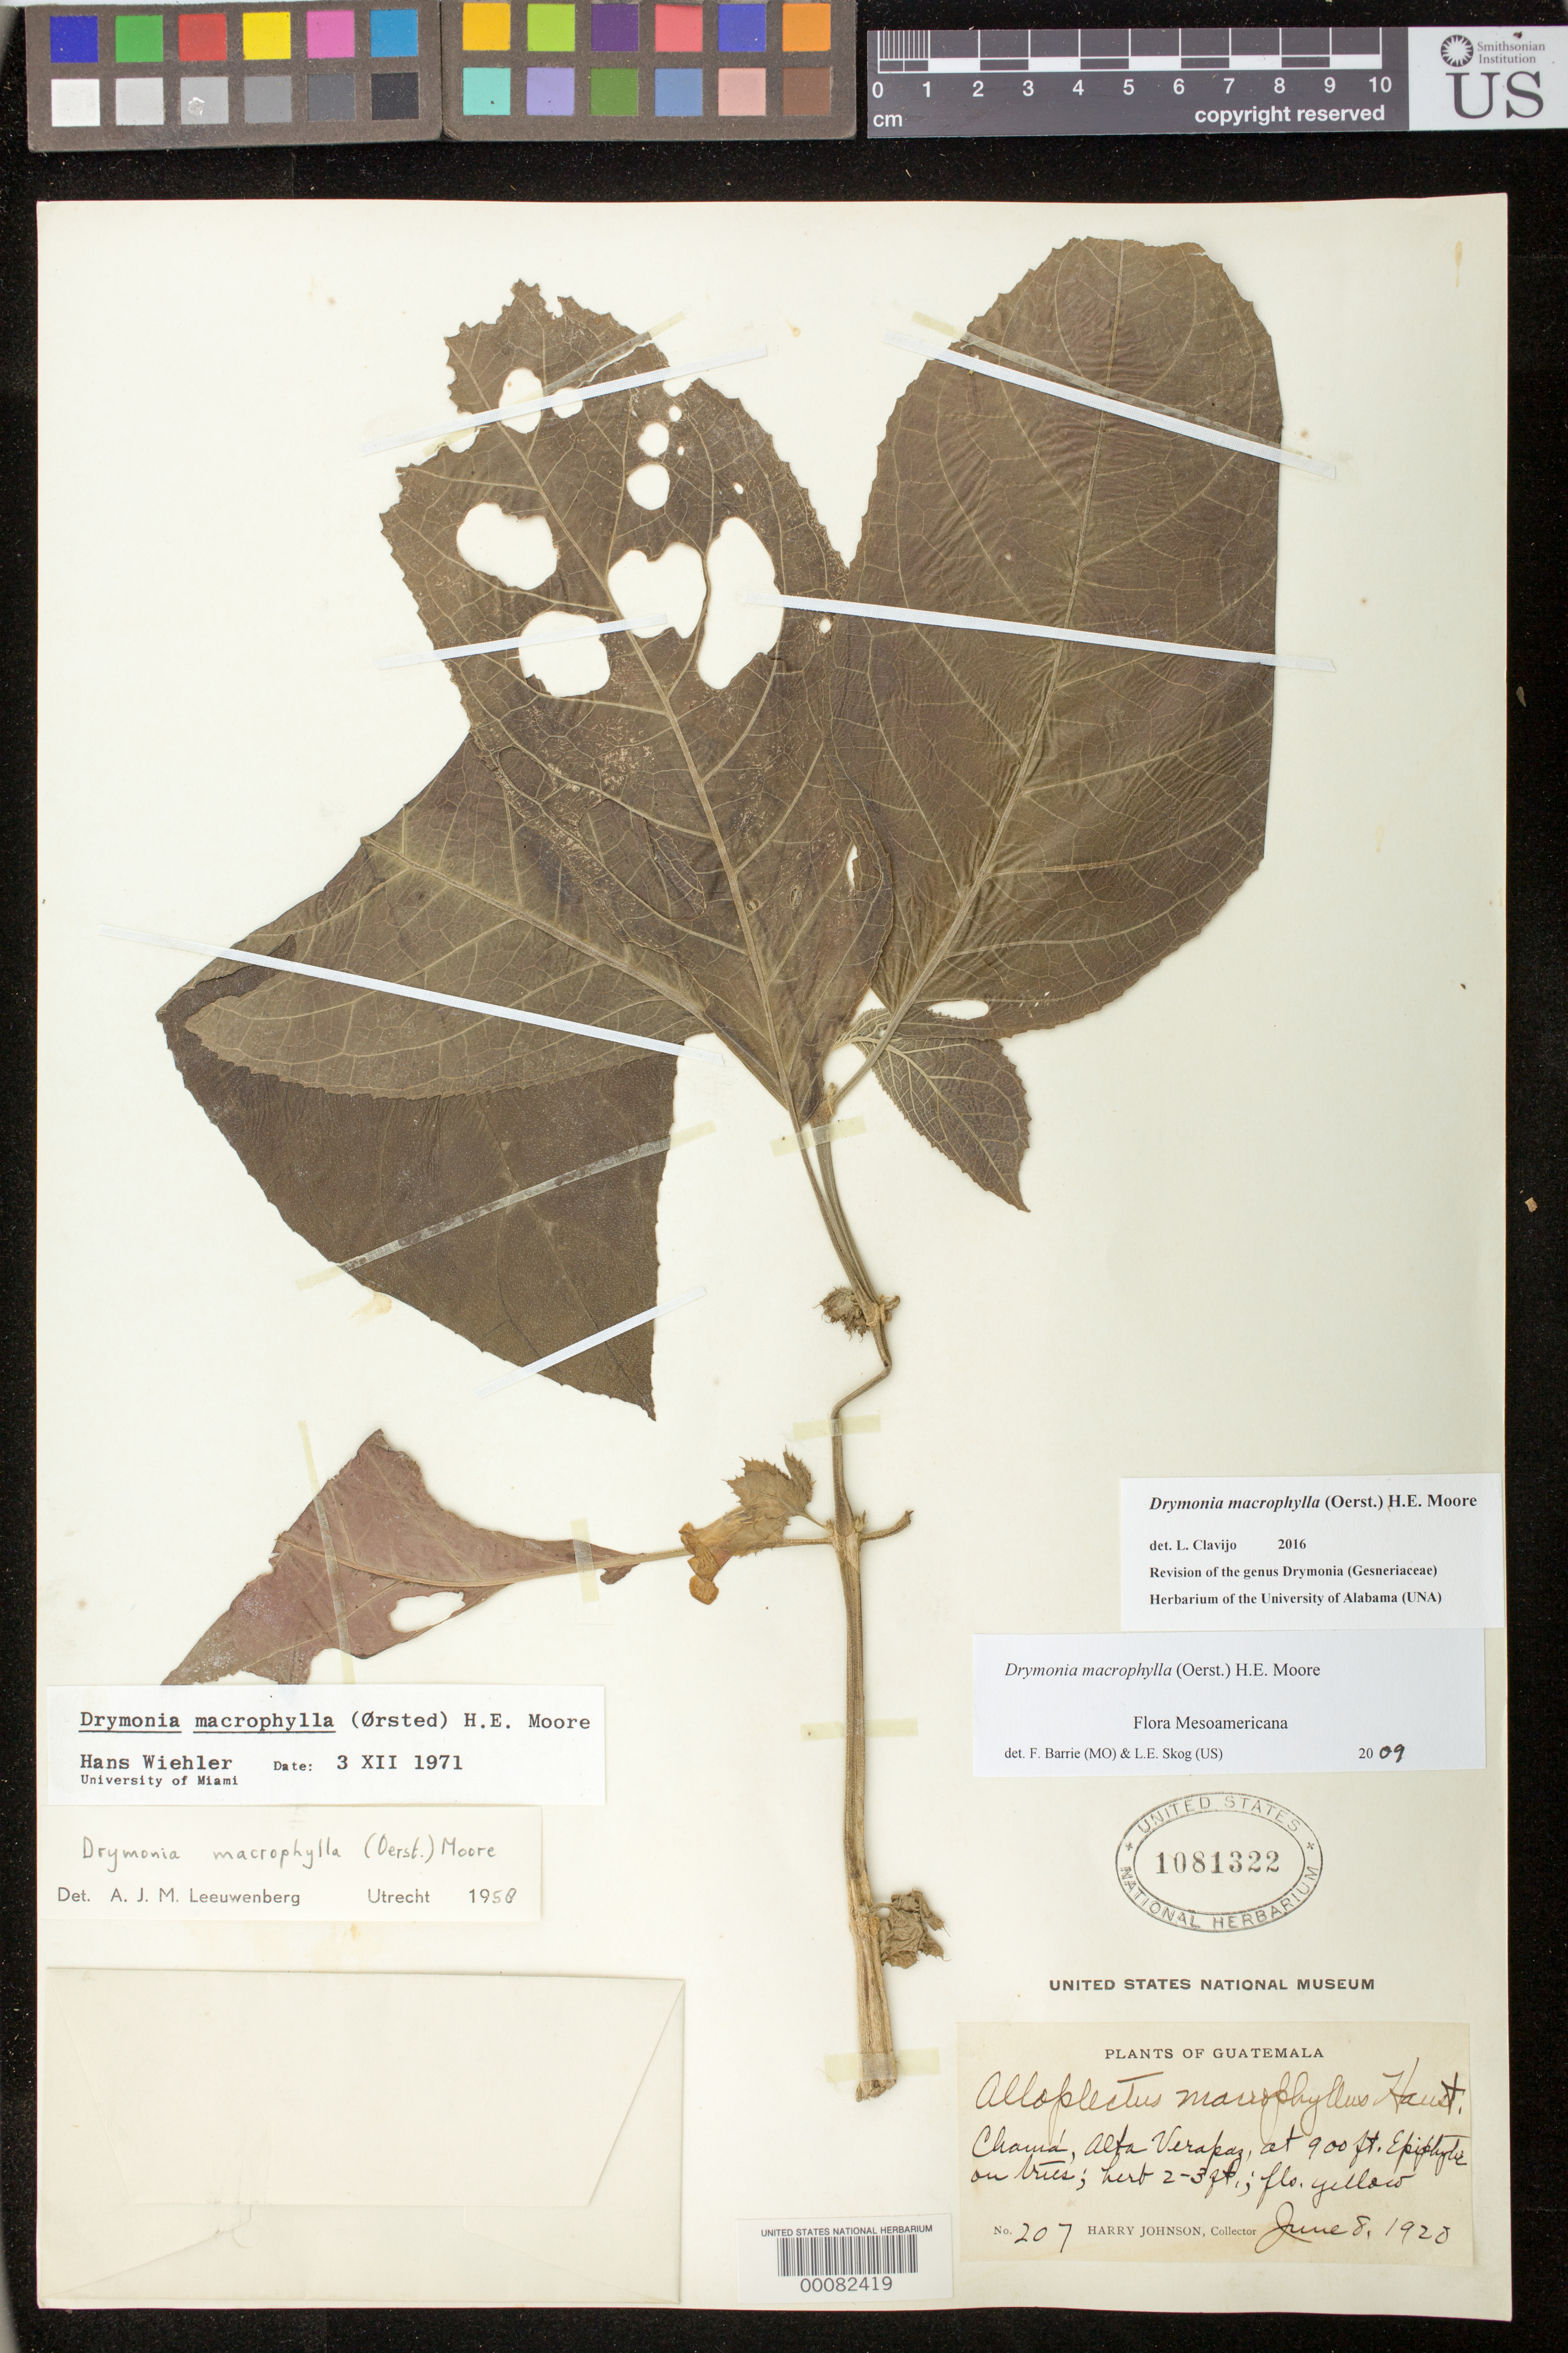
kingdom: Plantae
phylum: Tracheophyta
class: Magnoliopsida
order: Lamiales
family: Gesneriaceae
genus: Drymonia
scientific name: Drymonia macrophylla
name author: (Oerst.) H.E. Moore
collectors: H. Johnson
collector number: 207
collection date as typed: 08 Jun 1920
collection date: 1920-06-08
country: Guatemala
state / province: Alta Verapaz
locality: Chaura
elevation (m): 274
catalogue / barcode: US 1081322